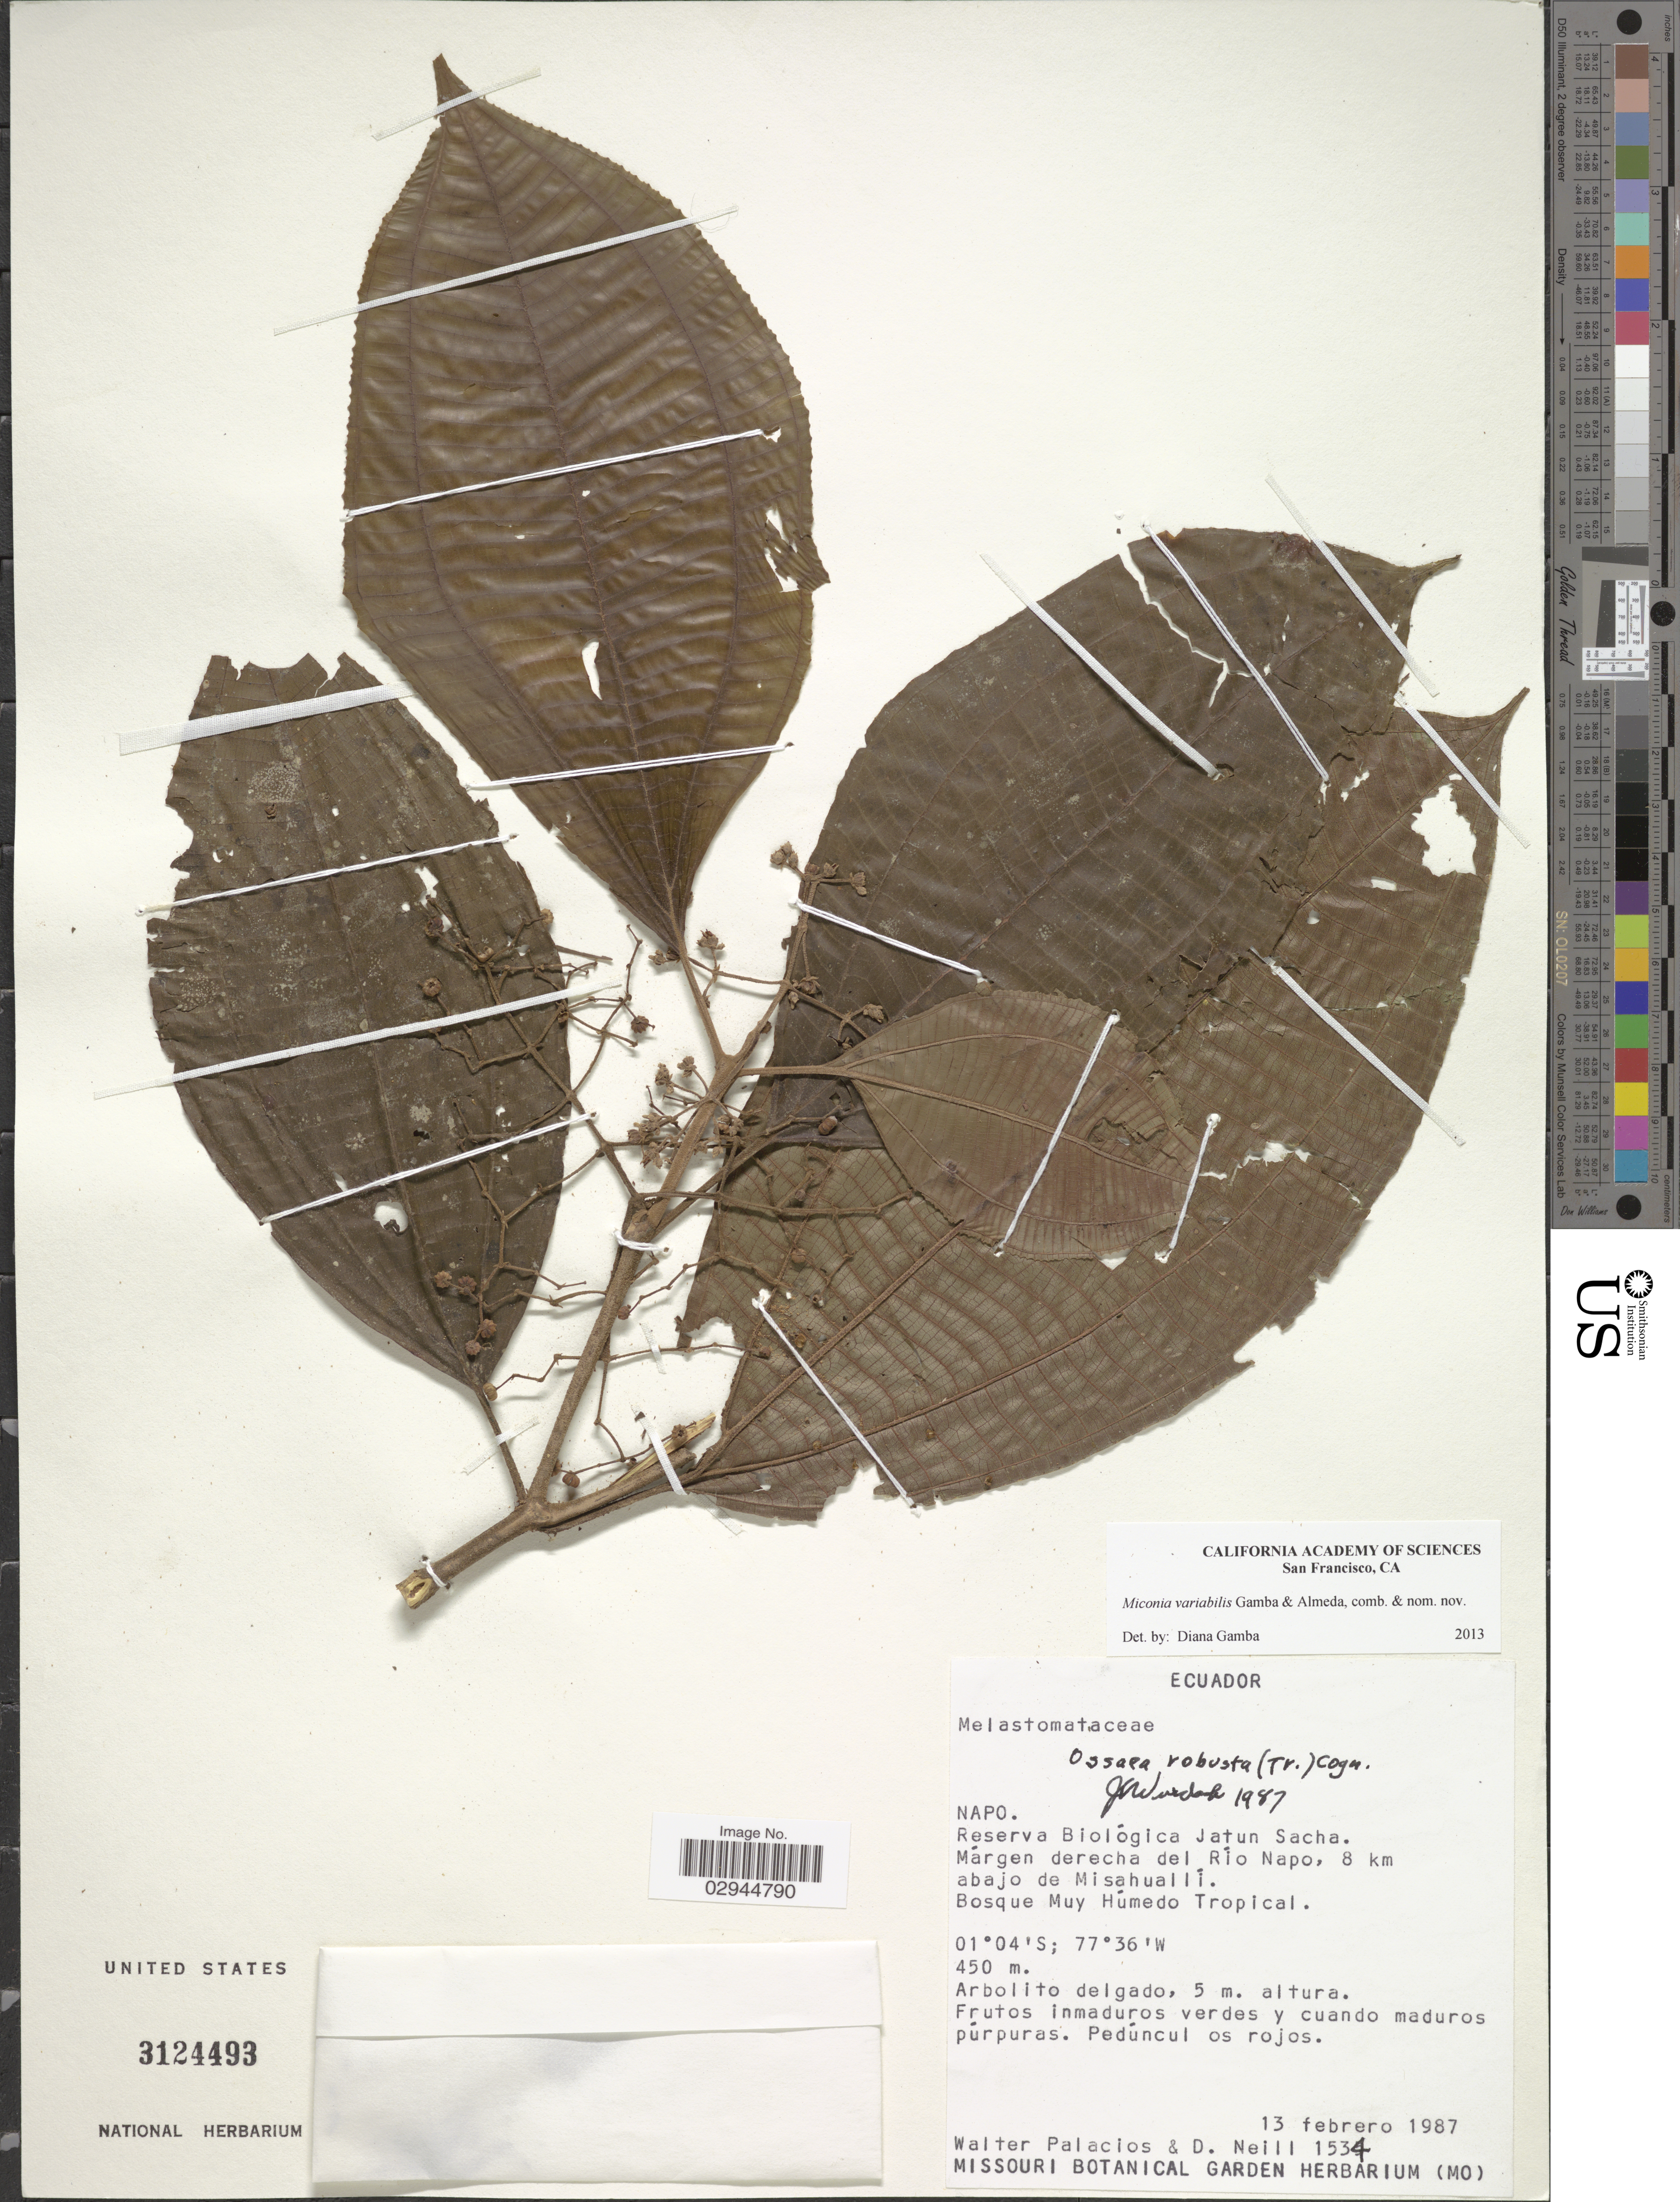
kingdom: Plantae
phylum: Tracheophyta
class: Magnoliopsida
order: Myrtales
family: Melastomataceae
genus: Miconia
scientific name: Miconia variabilis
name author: Gamba & Almeda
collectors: W. Palacios & D. Neill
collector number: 1534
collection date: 1987-02-13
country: Ecuador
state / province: Napo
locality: Reserva Biológica Jatun Sacha. Margen derecha del Río Napo, 8 km abajo de Misahuallí.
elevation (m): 450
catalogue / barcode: US 3124493